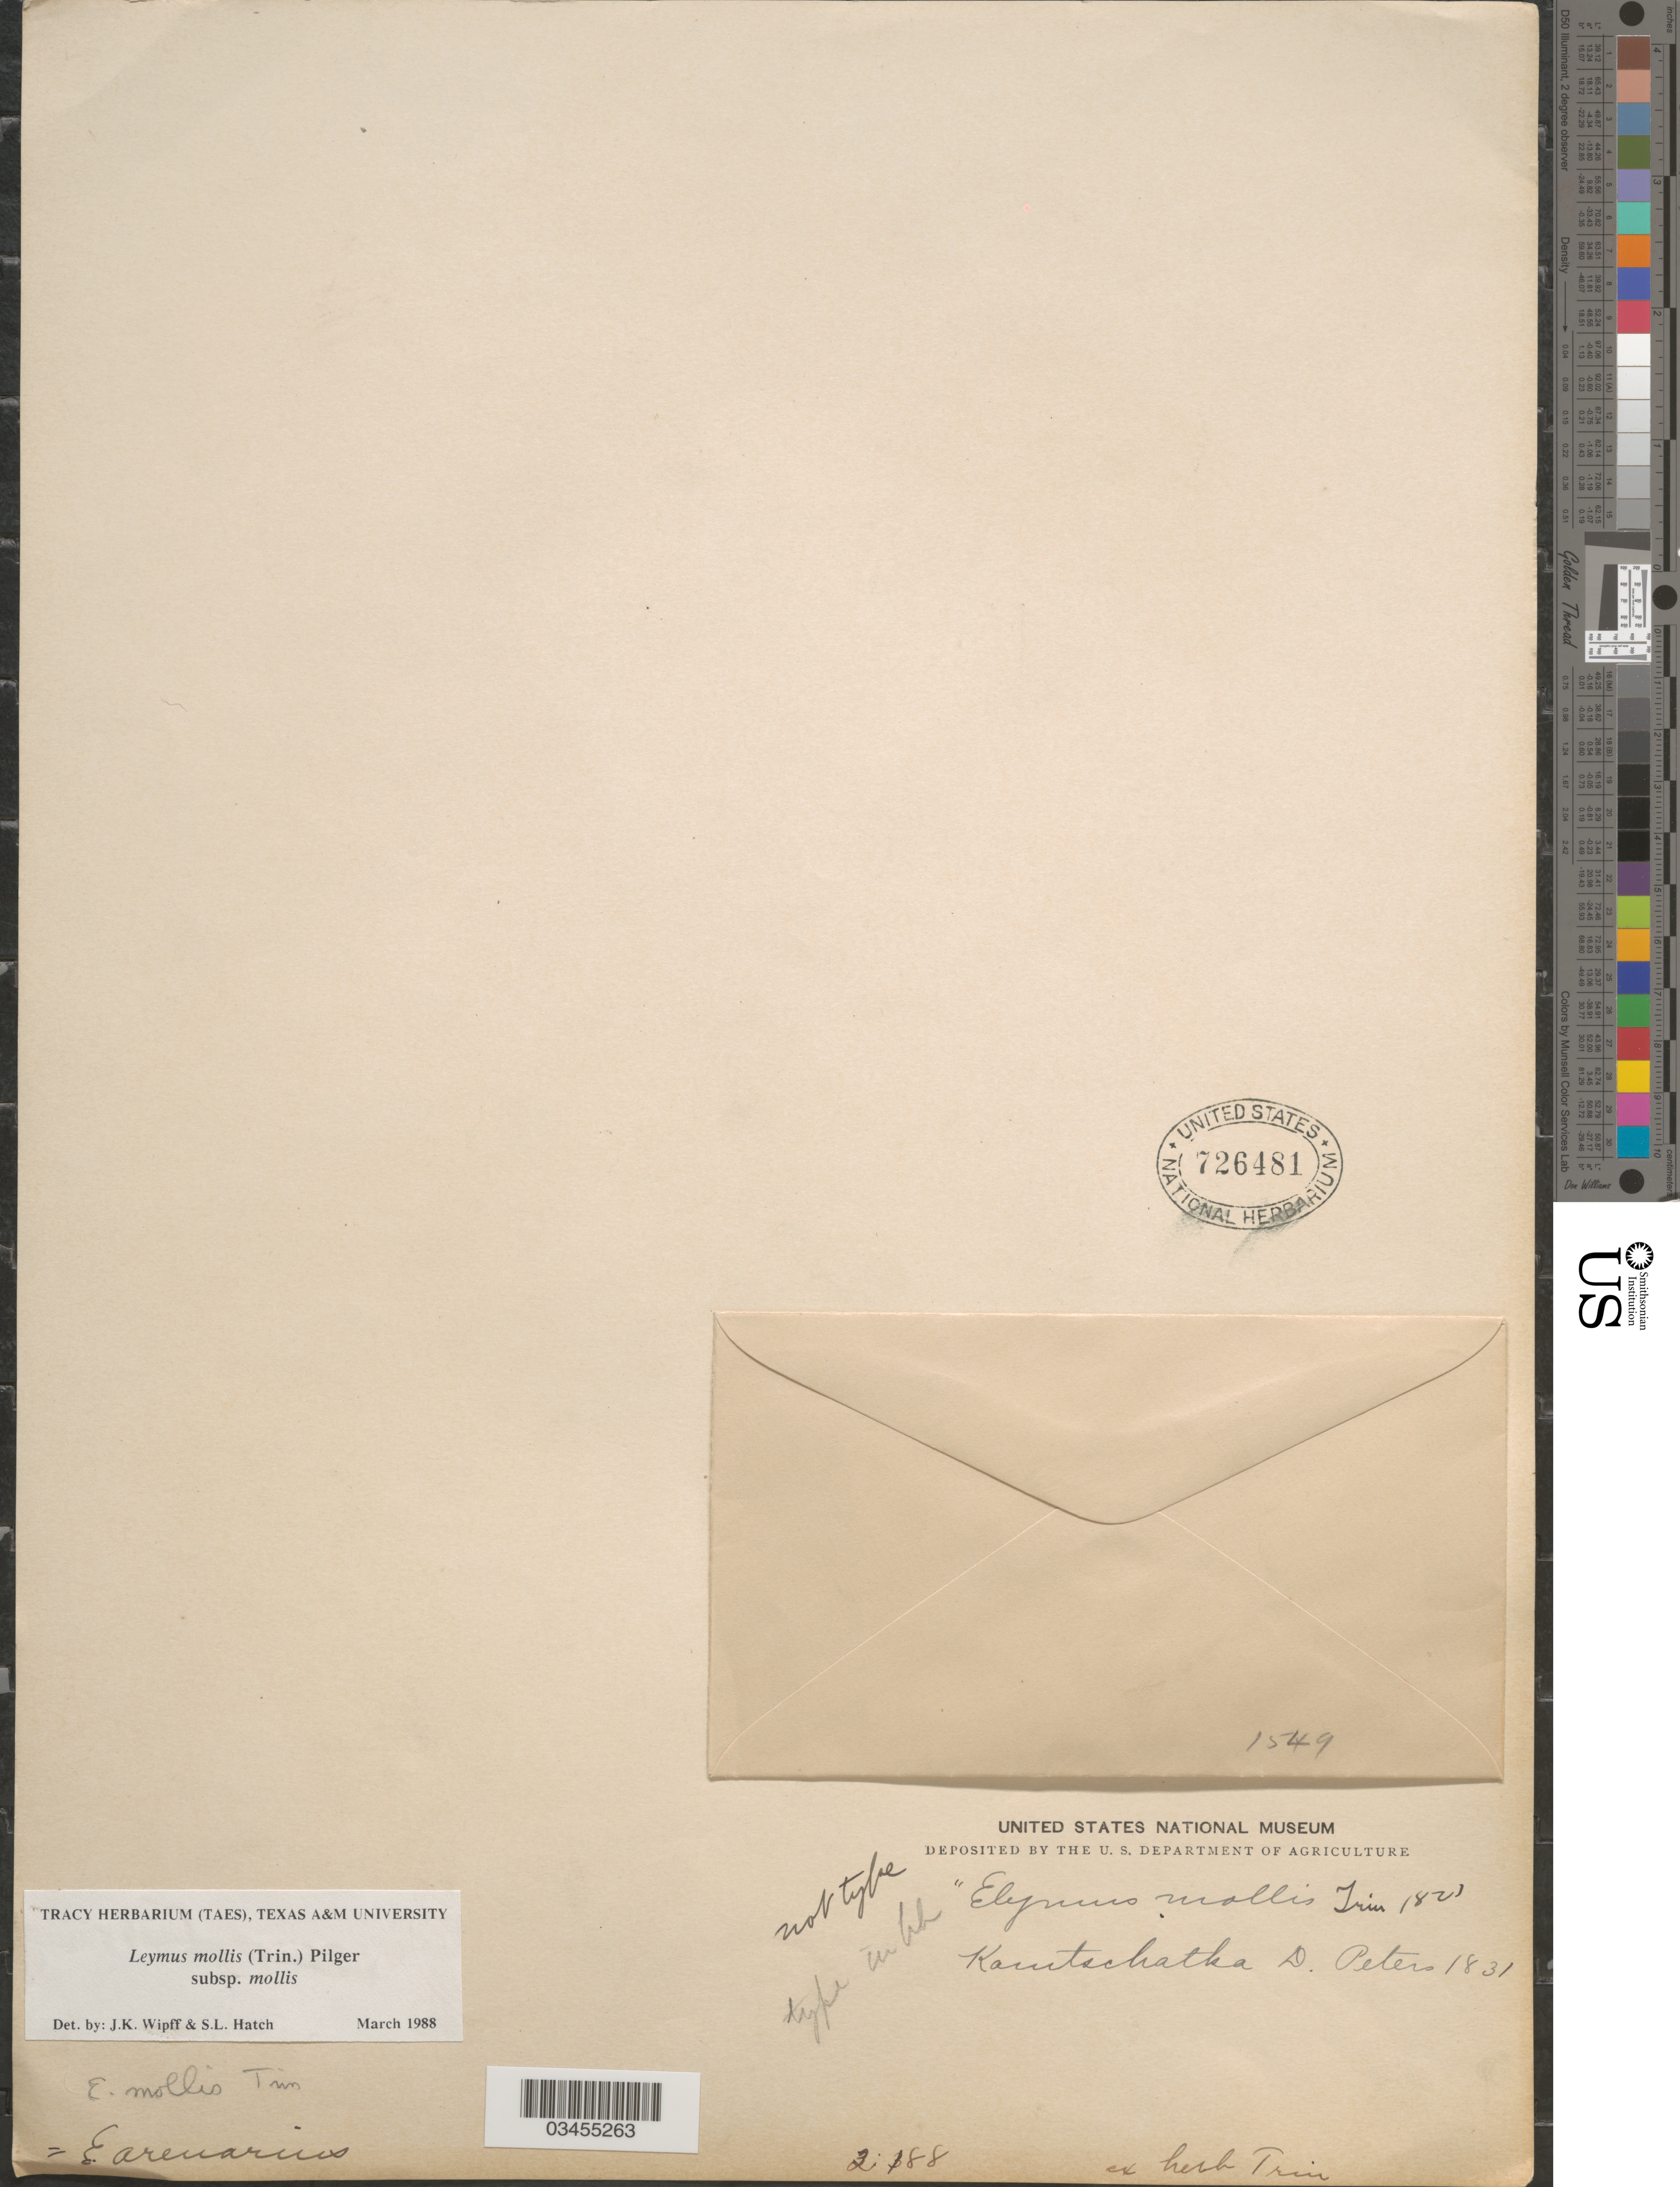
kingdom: Plantae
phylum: Tracheophyta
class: Liliopsida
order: Poales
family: Poaceae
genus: Leymus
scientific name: Leymus mollis subsp. mollis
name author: (Trin.) Pilg.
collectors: D. Peters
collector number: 2188?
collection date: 1831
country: Russian Federation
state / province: Kamchatka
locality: Kamtschatka.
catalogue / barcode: US 726481